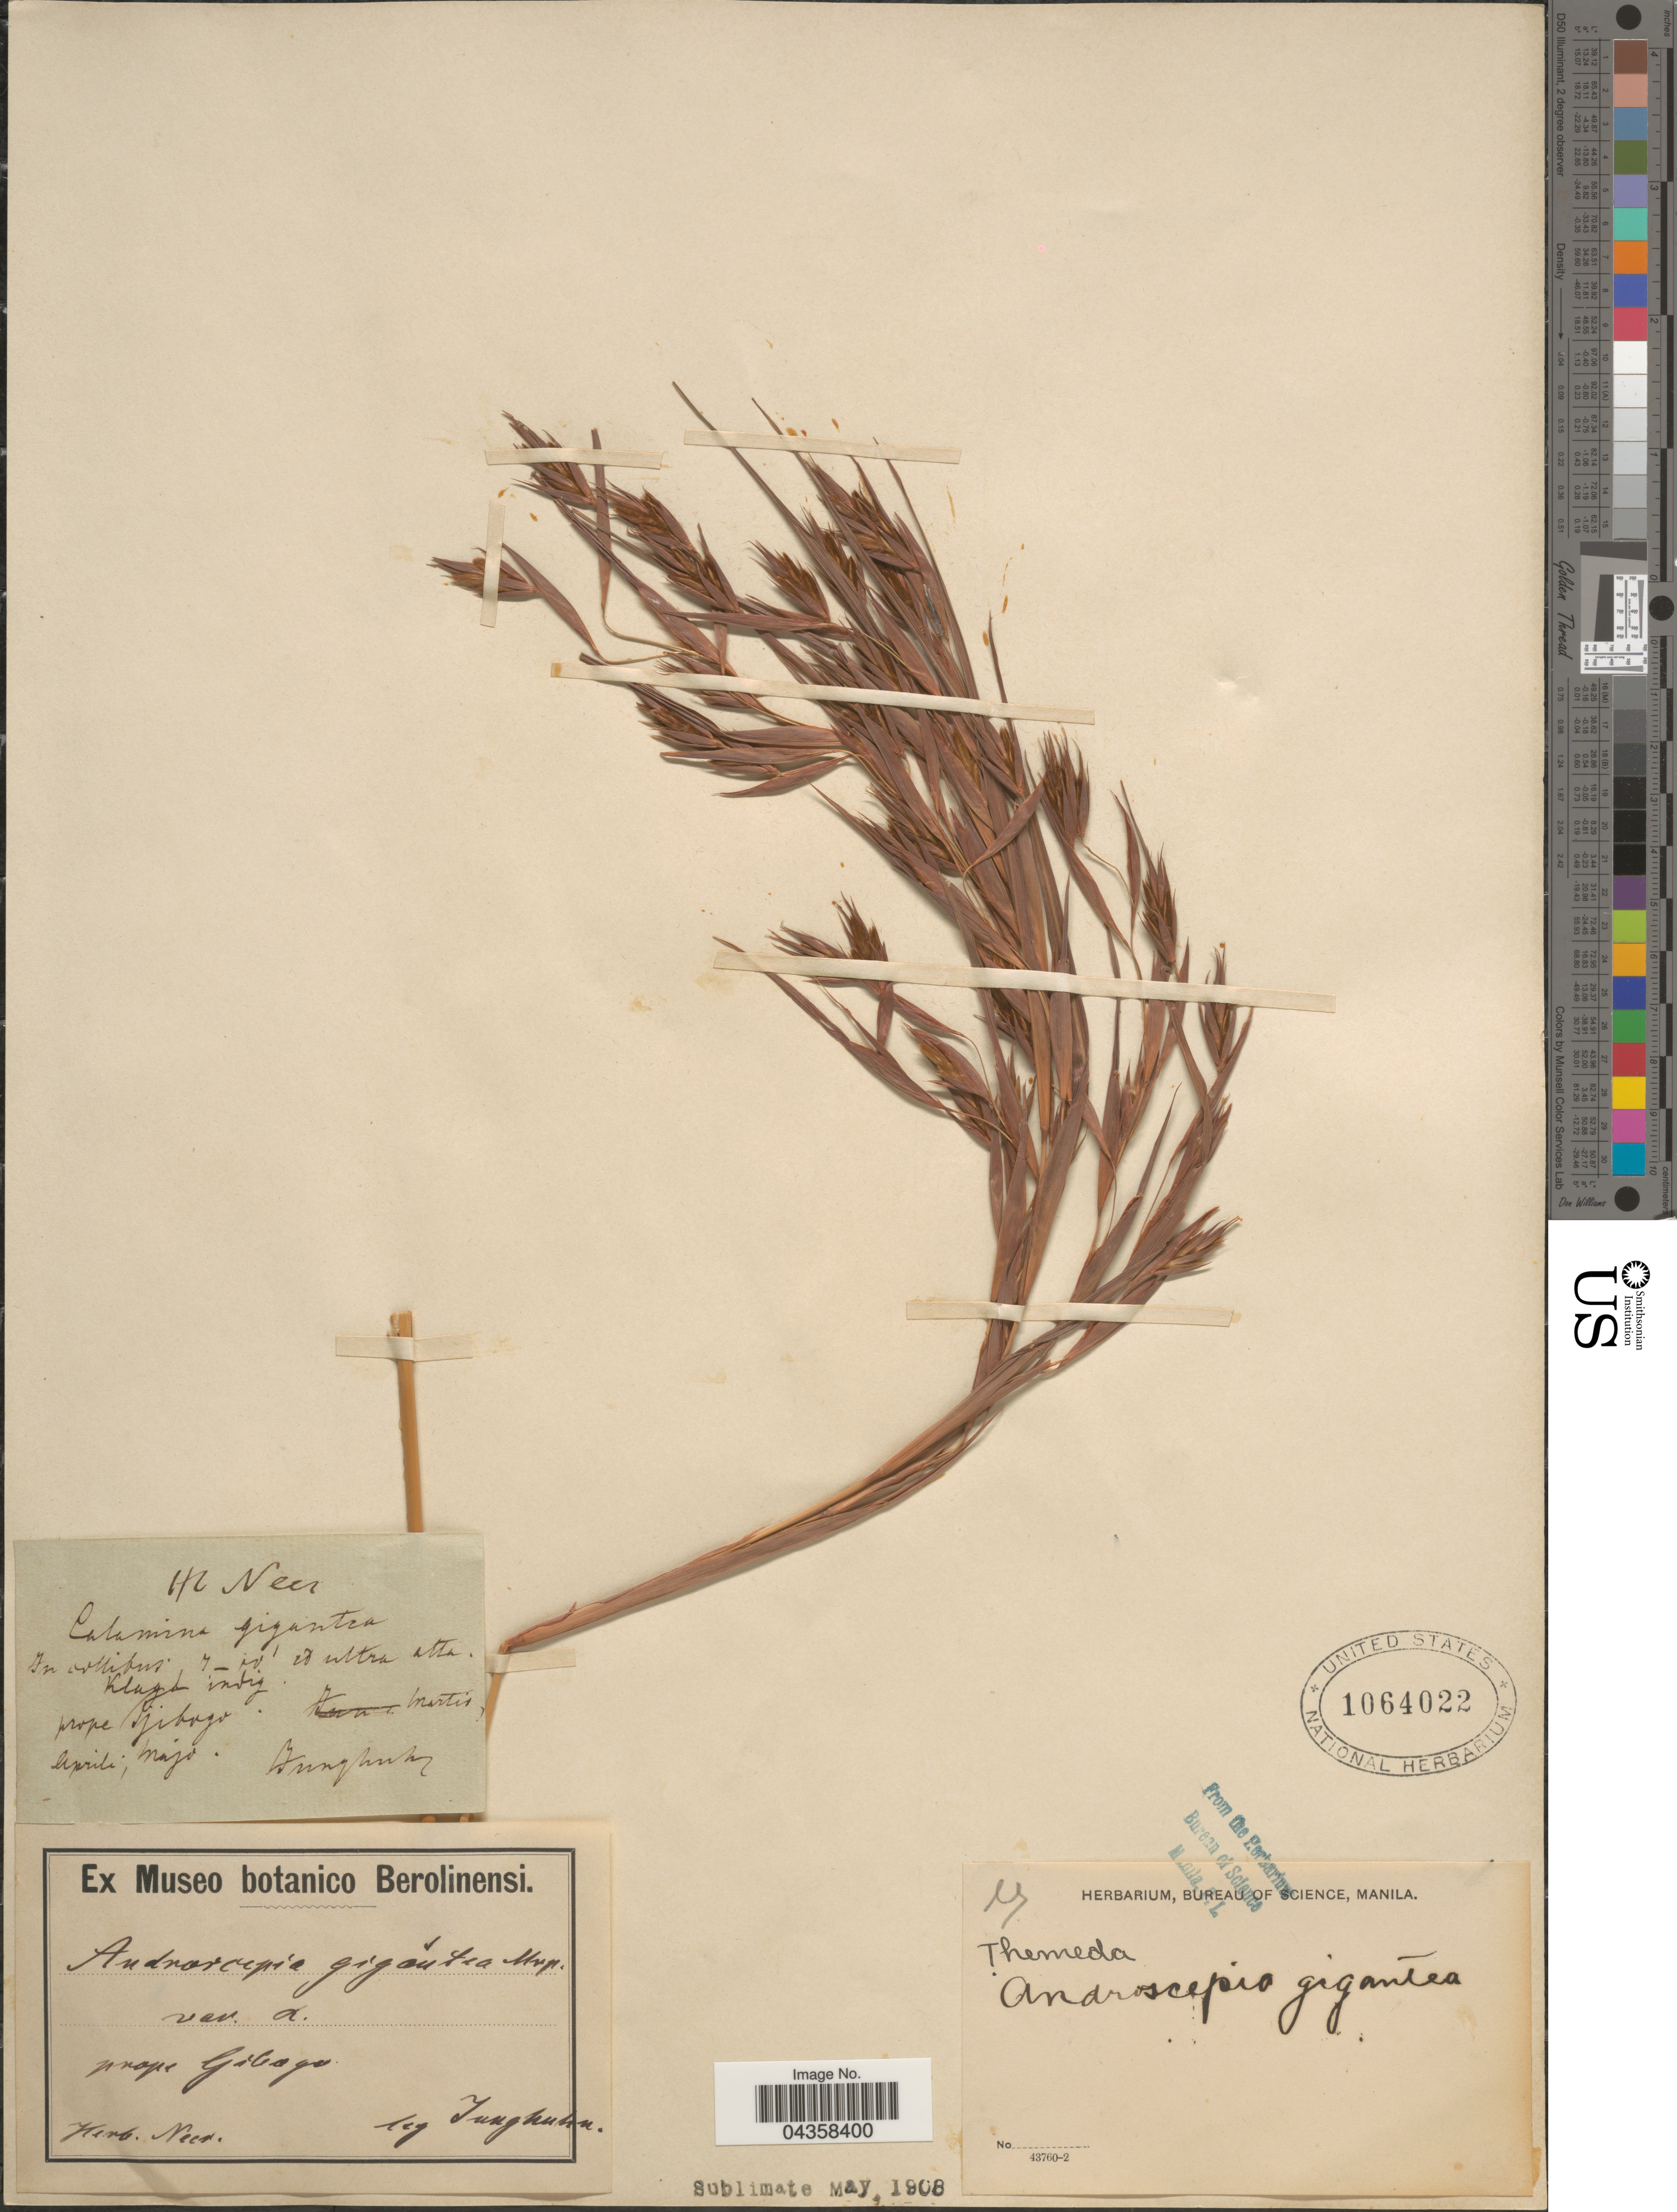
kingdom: Plantae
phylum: Tracheophyta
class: Liliopsida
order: Poales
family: Poaceae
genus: Themeda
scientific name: Themeda villosa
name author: (Lam.) A. Camus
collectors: Junghuhn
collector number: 42*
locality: In collibus ad ultra alta Klagb indig. [interpreted] Prope Gibago [interpreted].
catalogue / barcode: US 1064022